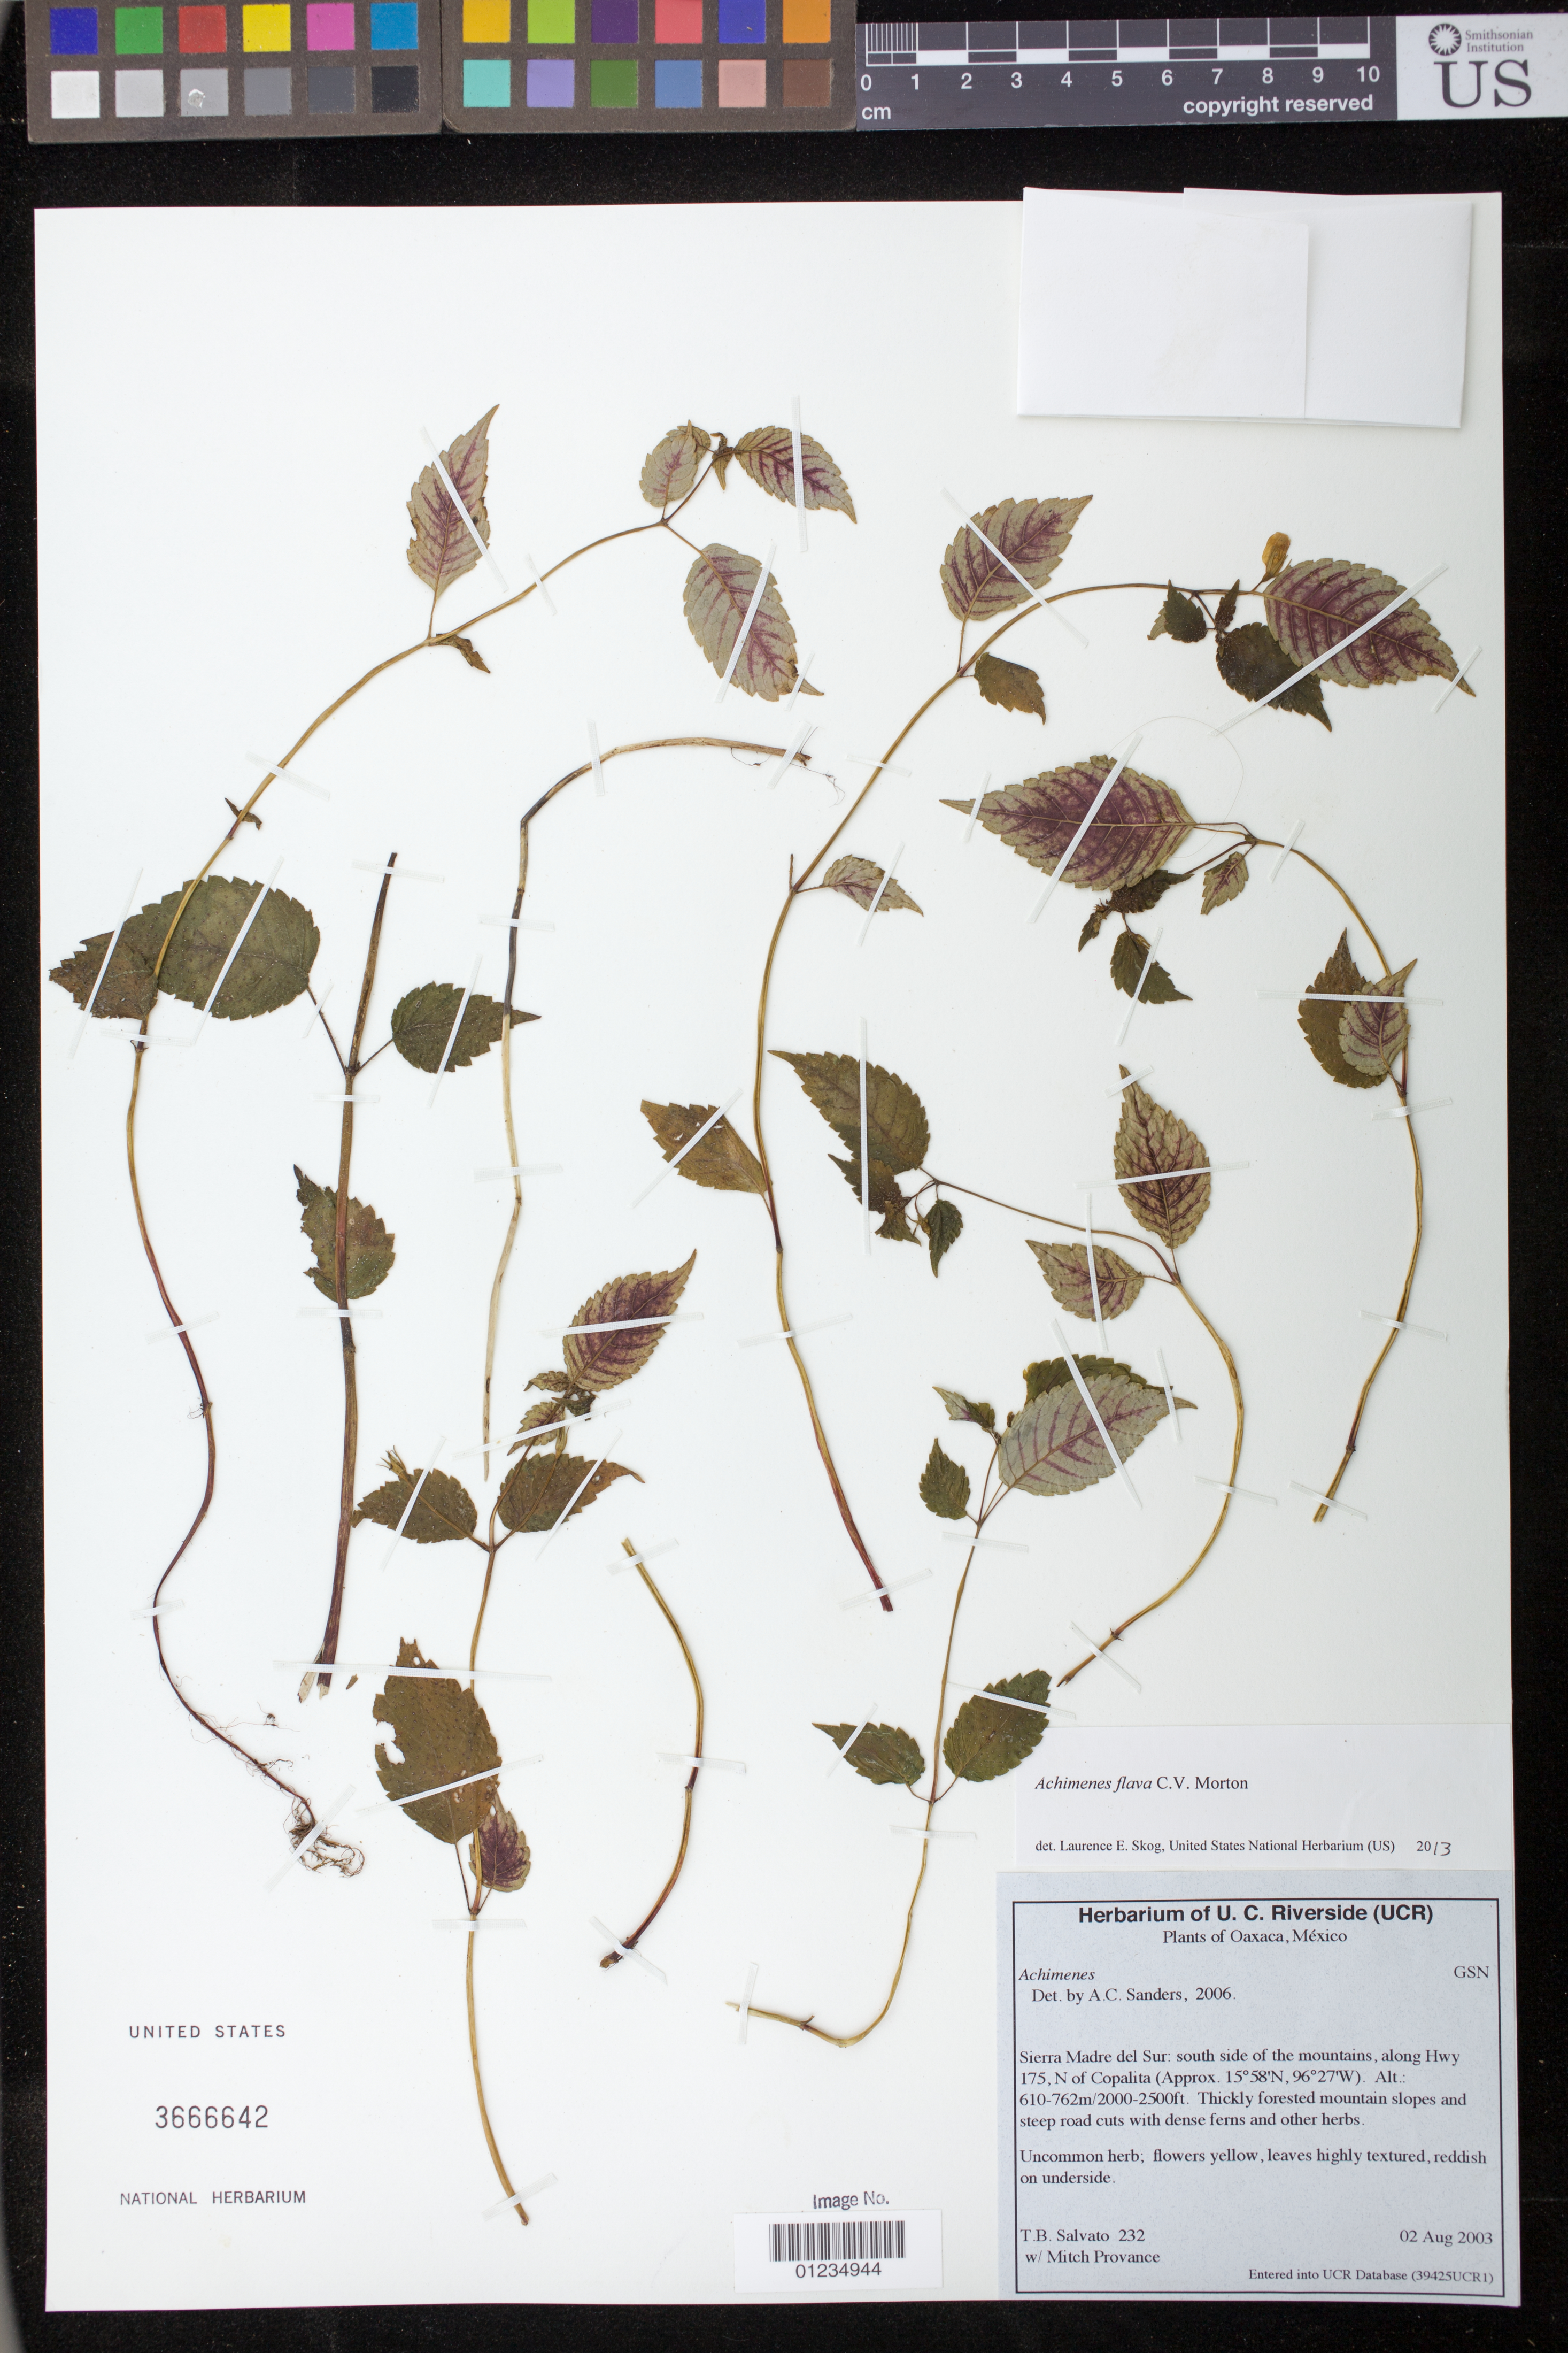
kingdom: Plantae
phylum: Tracheophyta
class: Magnoliopsida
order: Lamiales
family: Gesneriaceae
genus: Achimenes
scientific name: Achimenes flava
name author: C.V. Morton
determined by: Skog, Laurence E.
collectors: T. Salvato & M. Provance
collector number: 232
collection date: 2003-08-02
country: Mexico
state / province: Oaxaca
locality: Sierra Madre del Sur: S side of the mountains, along Hwy 175, N of Copalita.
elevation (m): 610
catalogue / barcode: US 3666642